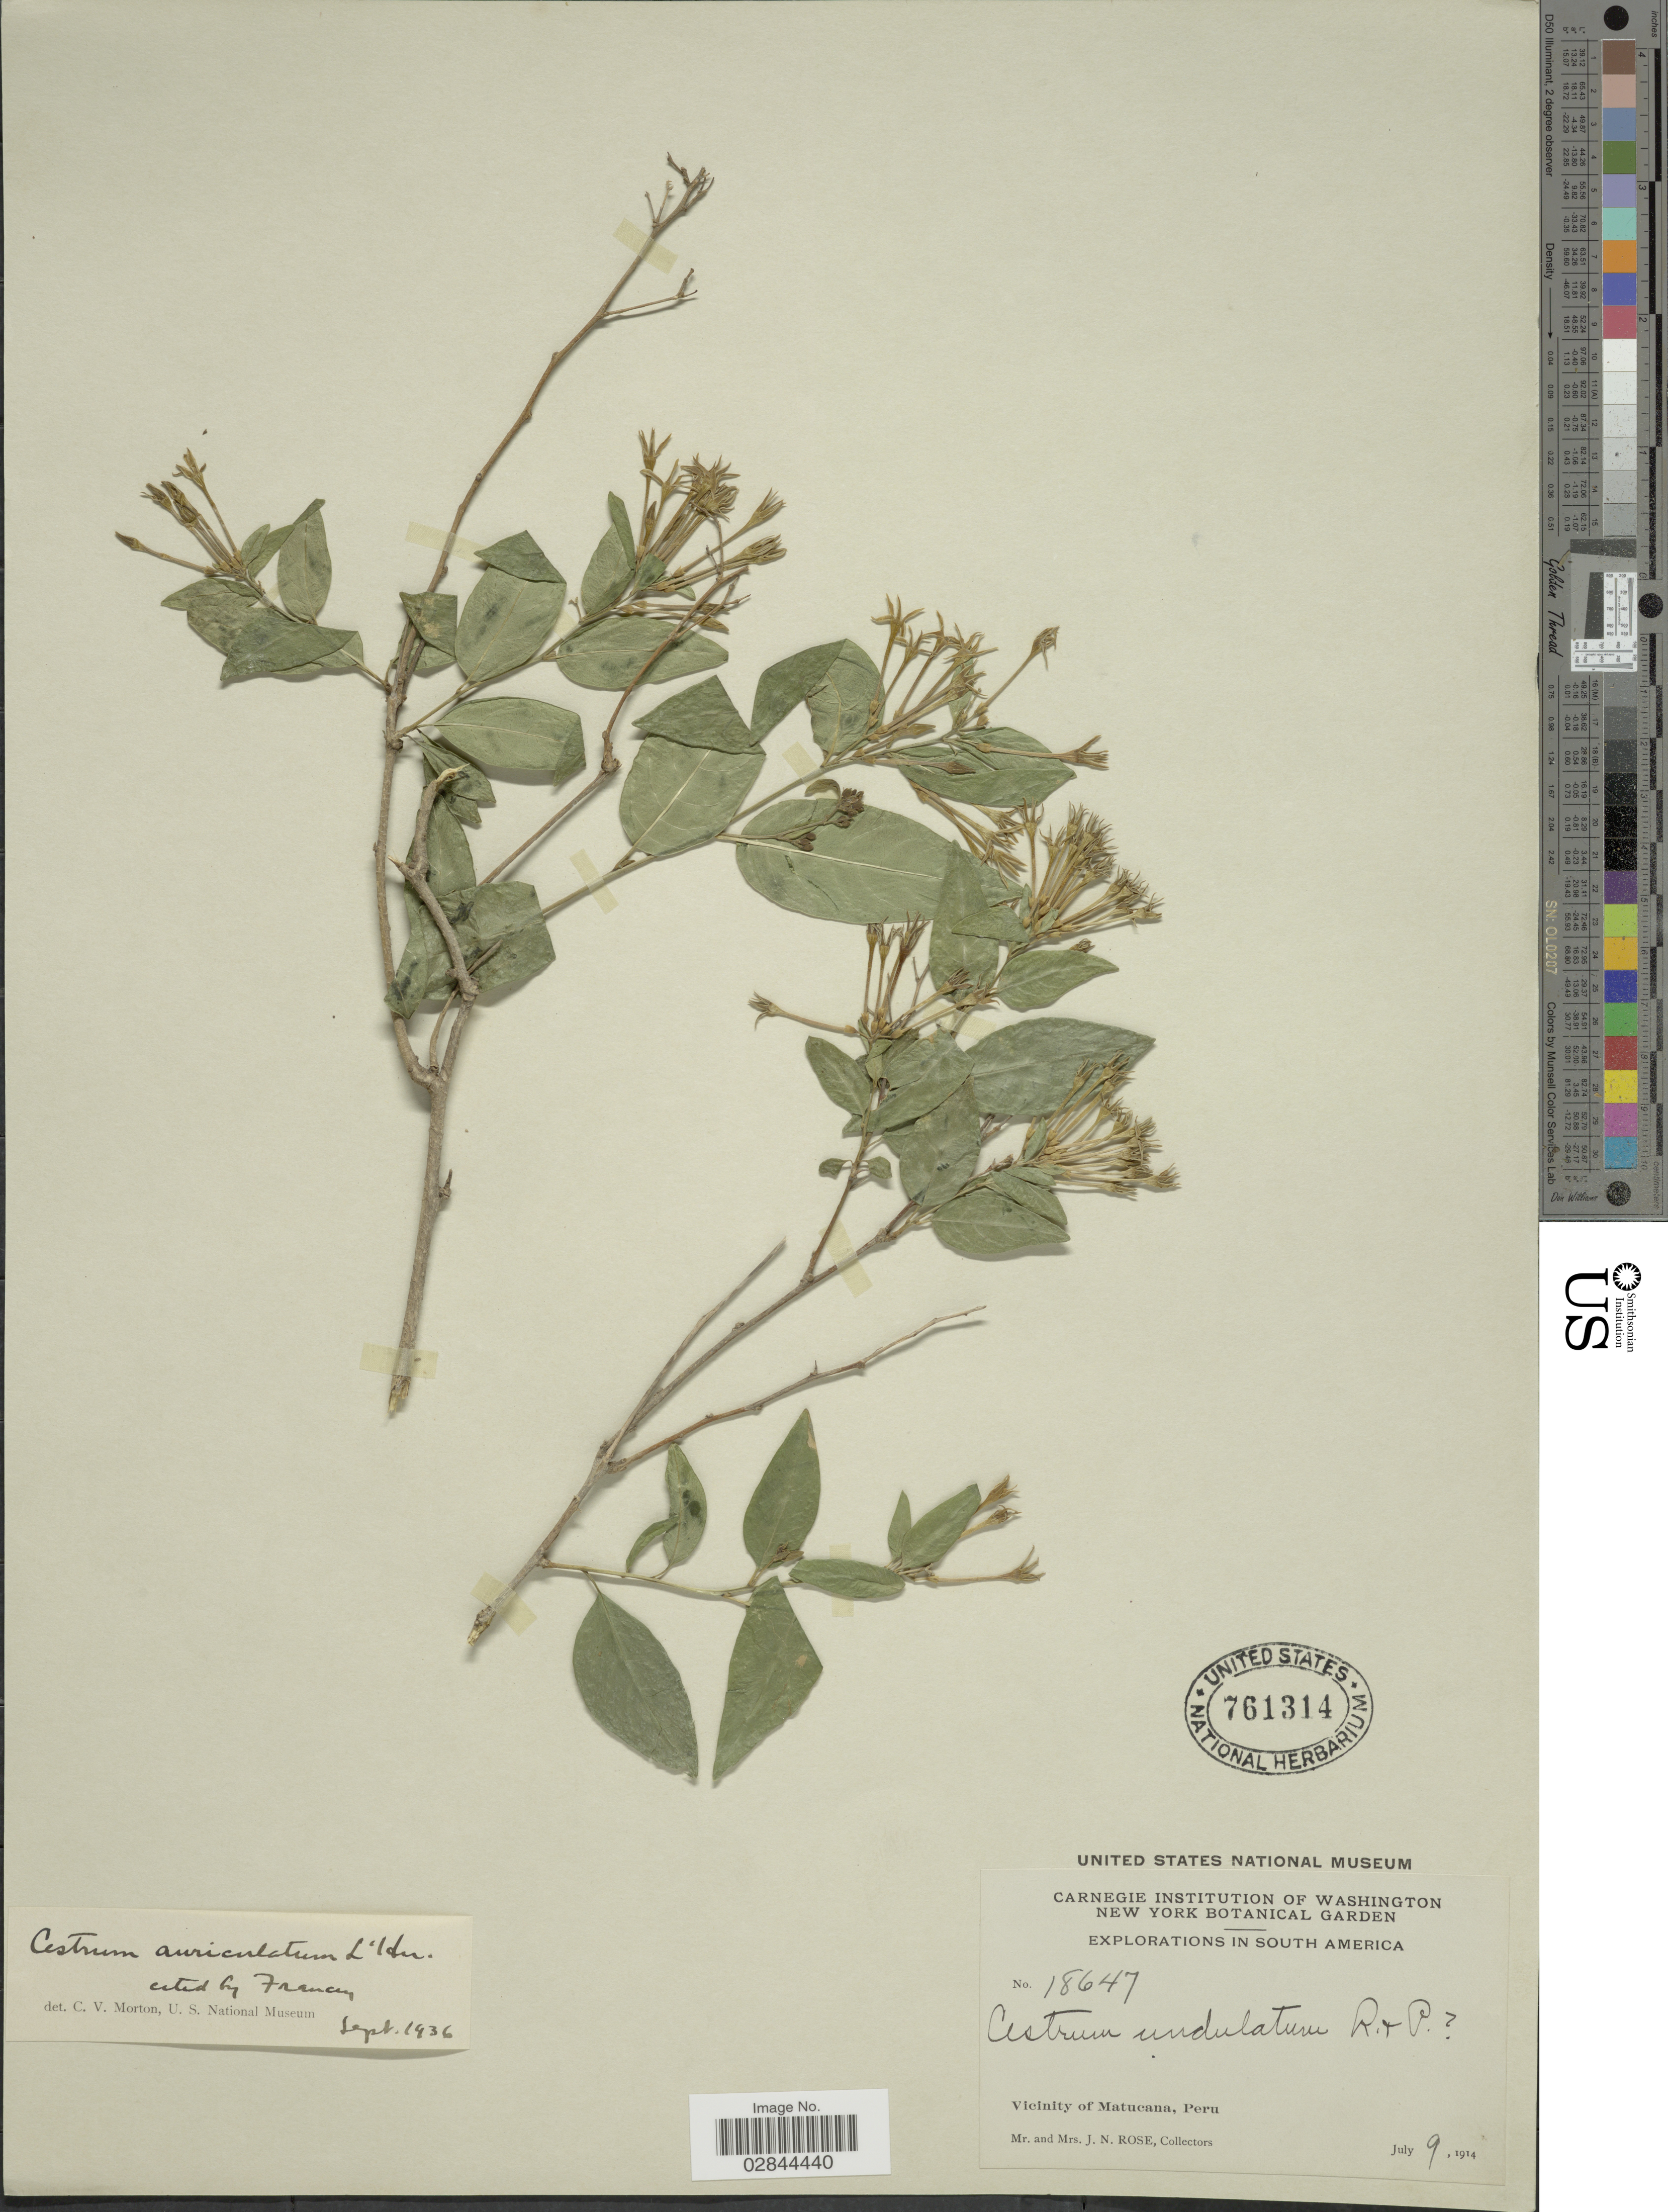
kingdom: Plantae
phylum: Tracheophyta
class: Magnoliopsida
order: Solanales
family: Solanaceae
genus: Cestrum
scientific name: Cestrum auriculatum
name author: L'Hér.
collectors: J. N. Rose & L. B. Rose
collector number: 18647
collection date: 1914-07-09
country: Peru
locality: Vicinity of Matucana.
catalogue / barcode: US 761314